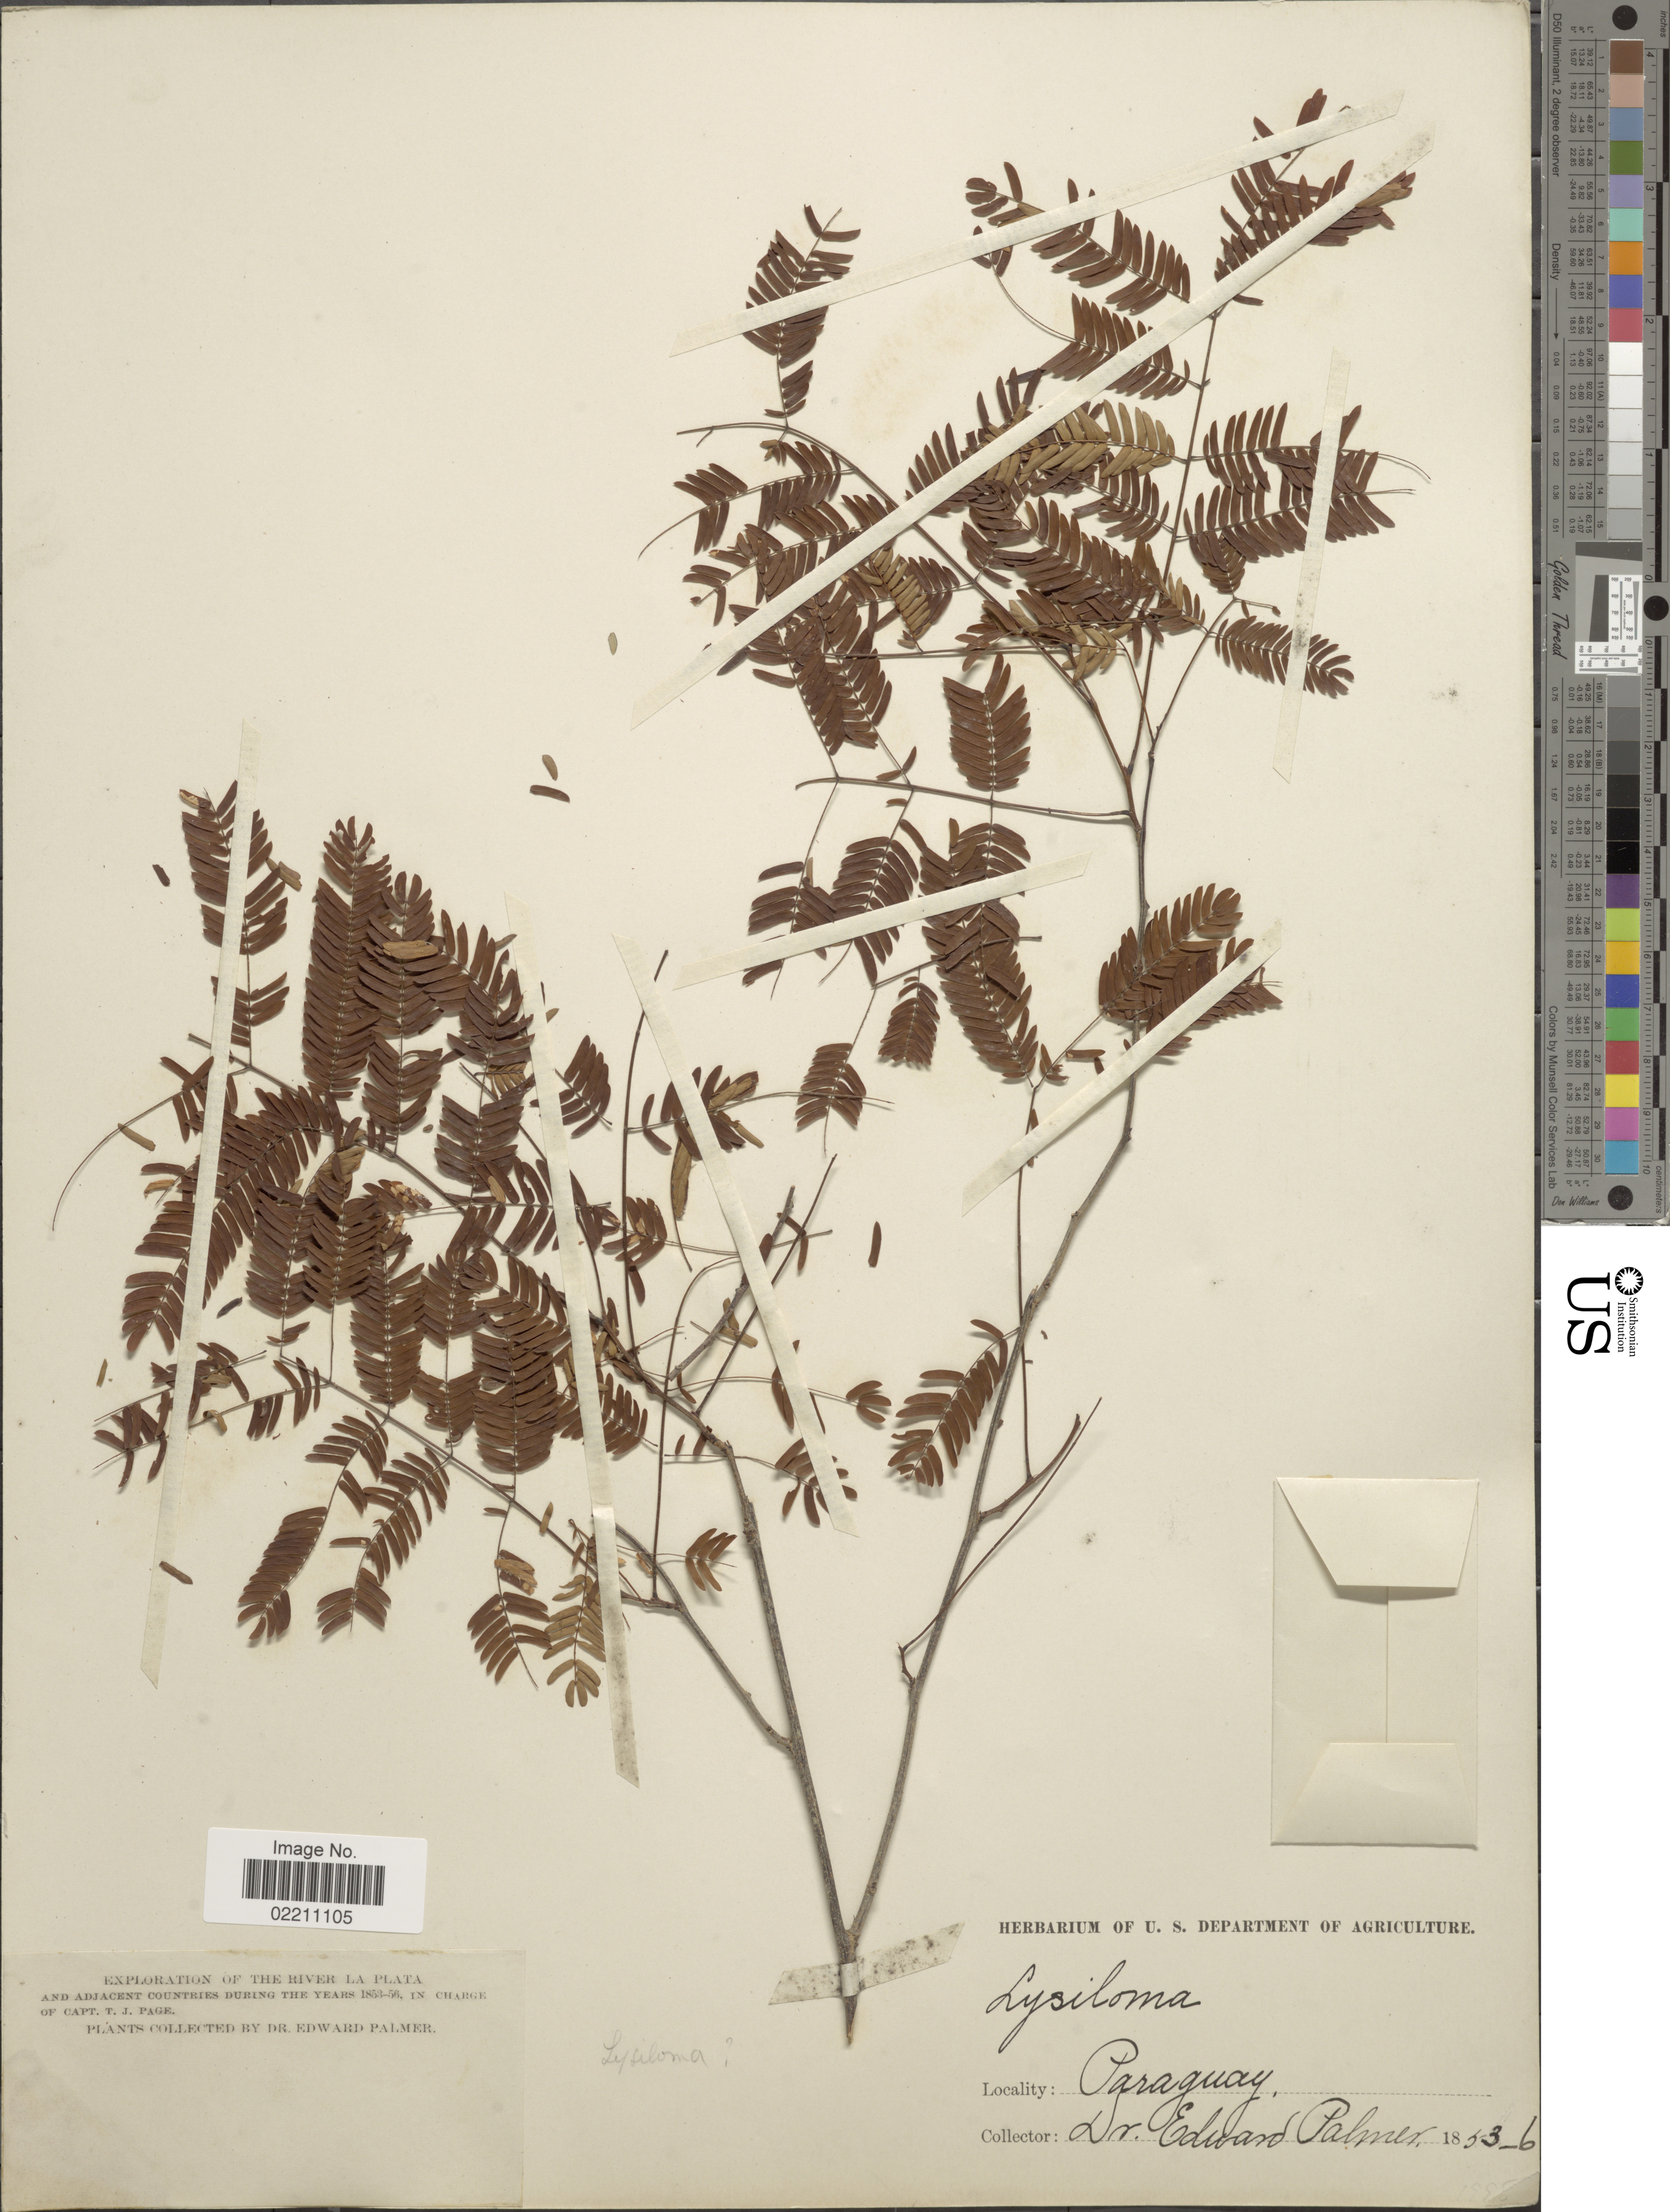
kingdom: Plantae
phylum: Tracheophyta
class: Magnoliopsida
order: Fabales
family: Fabaceae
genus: Parapiptadenia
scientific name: Parapiptadenia excelsa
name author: (Griseb.) Burkart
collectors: E. Palmer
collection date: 1853/1856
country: Paraguay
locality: The River la Plata and adjacent countries .